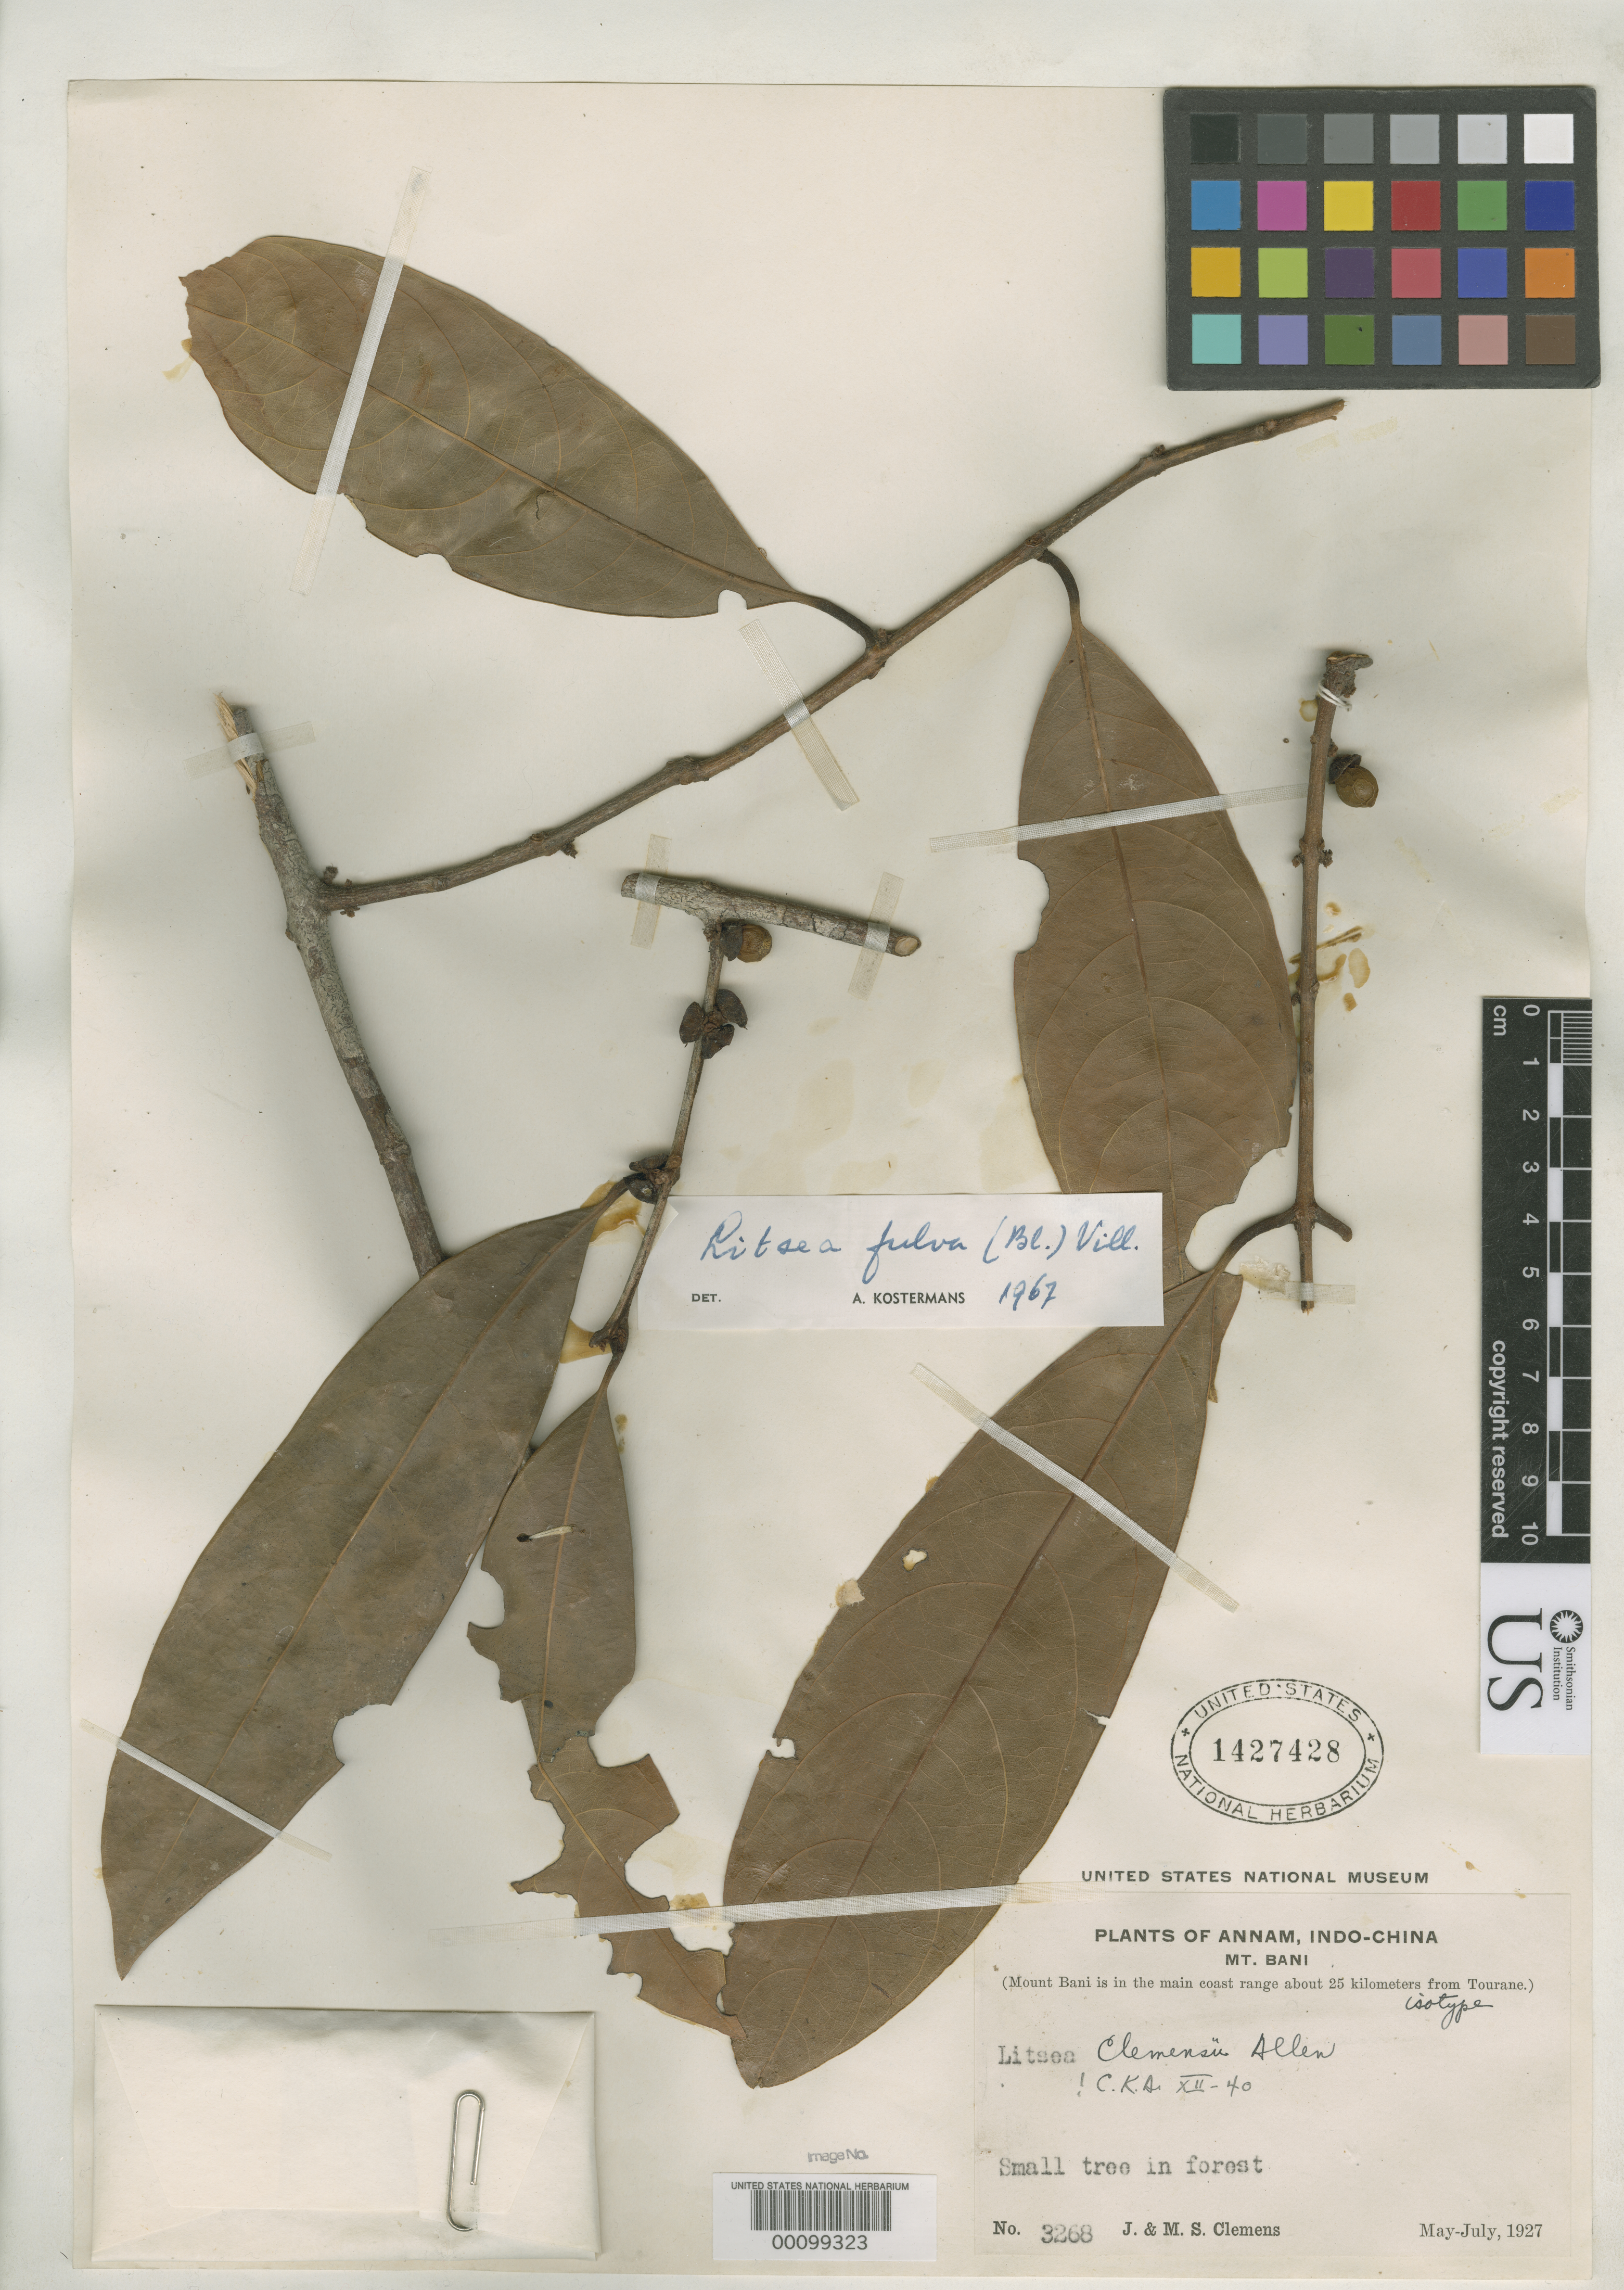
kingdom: Plantae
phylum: Tracheophyta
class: Magnoliopsida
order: Laurales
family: Lauraceae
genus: Litsea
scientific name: Litsea clemensii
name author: C.K. Allen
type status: Isotype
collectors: J. Clemens & M. S. Clemens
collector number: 3268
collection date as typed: May 1927 to -- Jul 1927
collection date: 1927-05/1927-07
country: Vietnam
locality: Mt. Bani.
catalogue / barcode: US 1427428